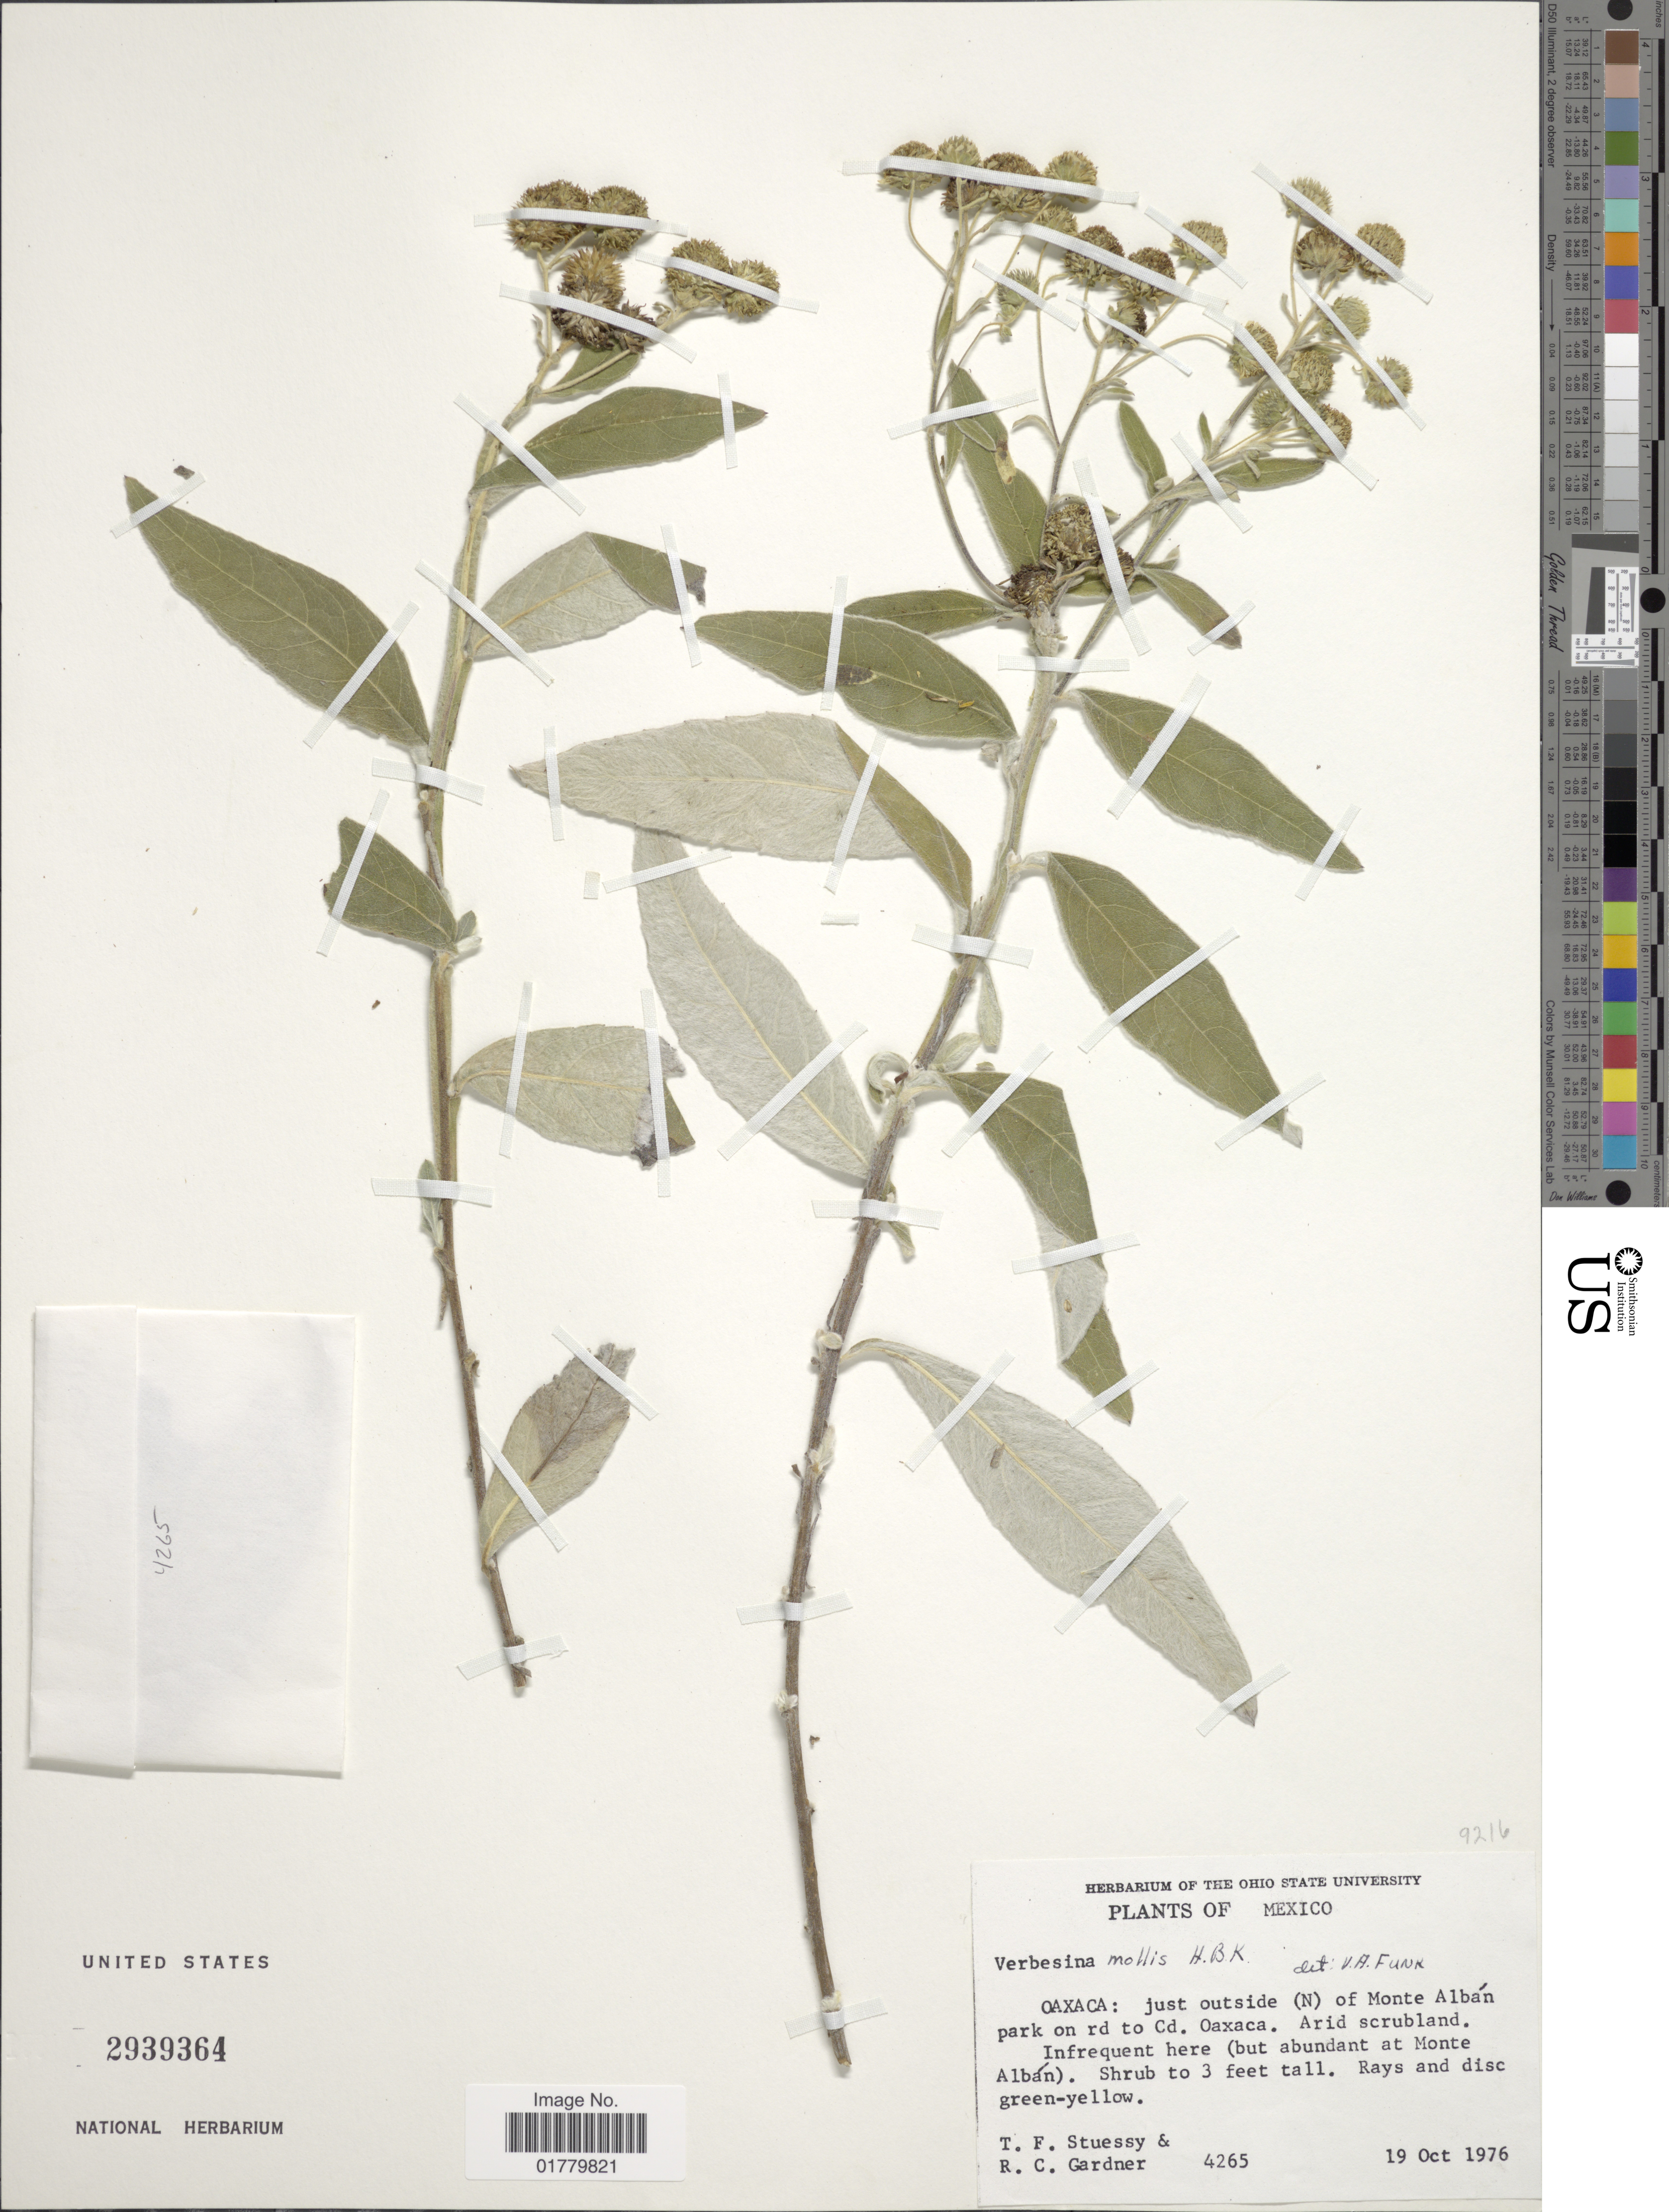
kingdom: Plantae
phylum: Tracheophyta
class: Magnoliopsida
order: Asterales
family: Asteraceae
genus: Verbesina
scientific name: Verbesina mollis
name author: Kunth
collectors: T. Stuessy & R. C. Gardner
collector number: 4265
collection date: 1976-10-19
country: Mexico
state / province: Oaxaca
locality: Oaxaca: just outside (N) of Monte Albán park on rd to Cd. Oaxaca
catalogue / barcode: US 2939364